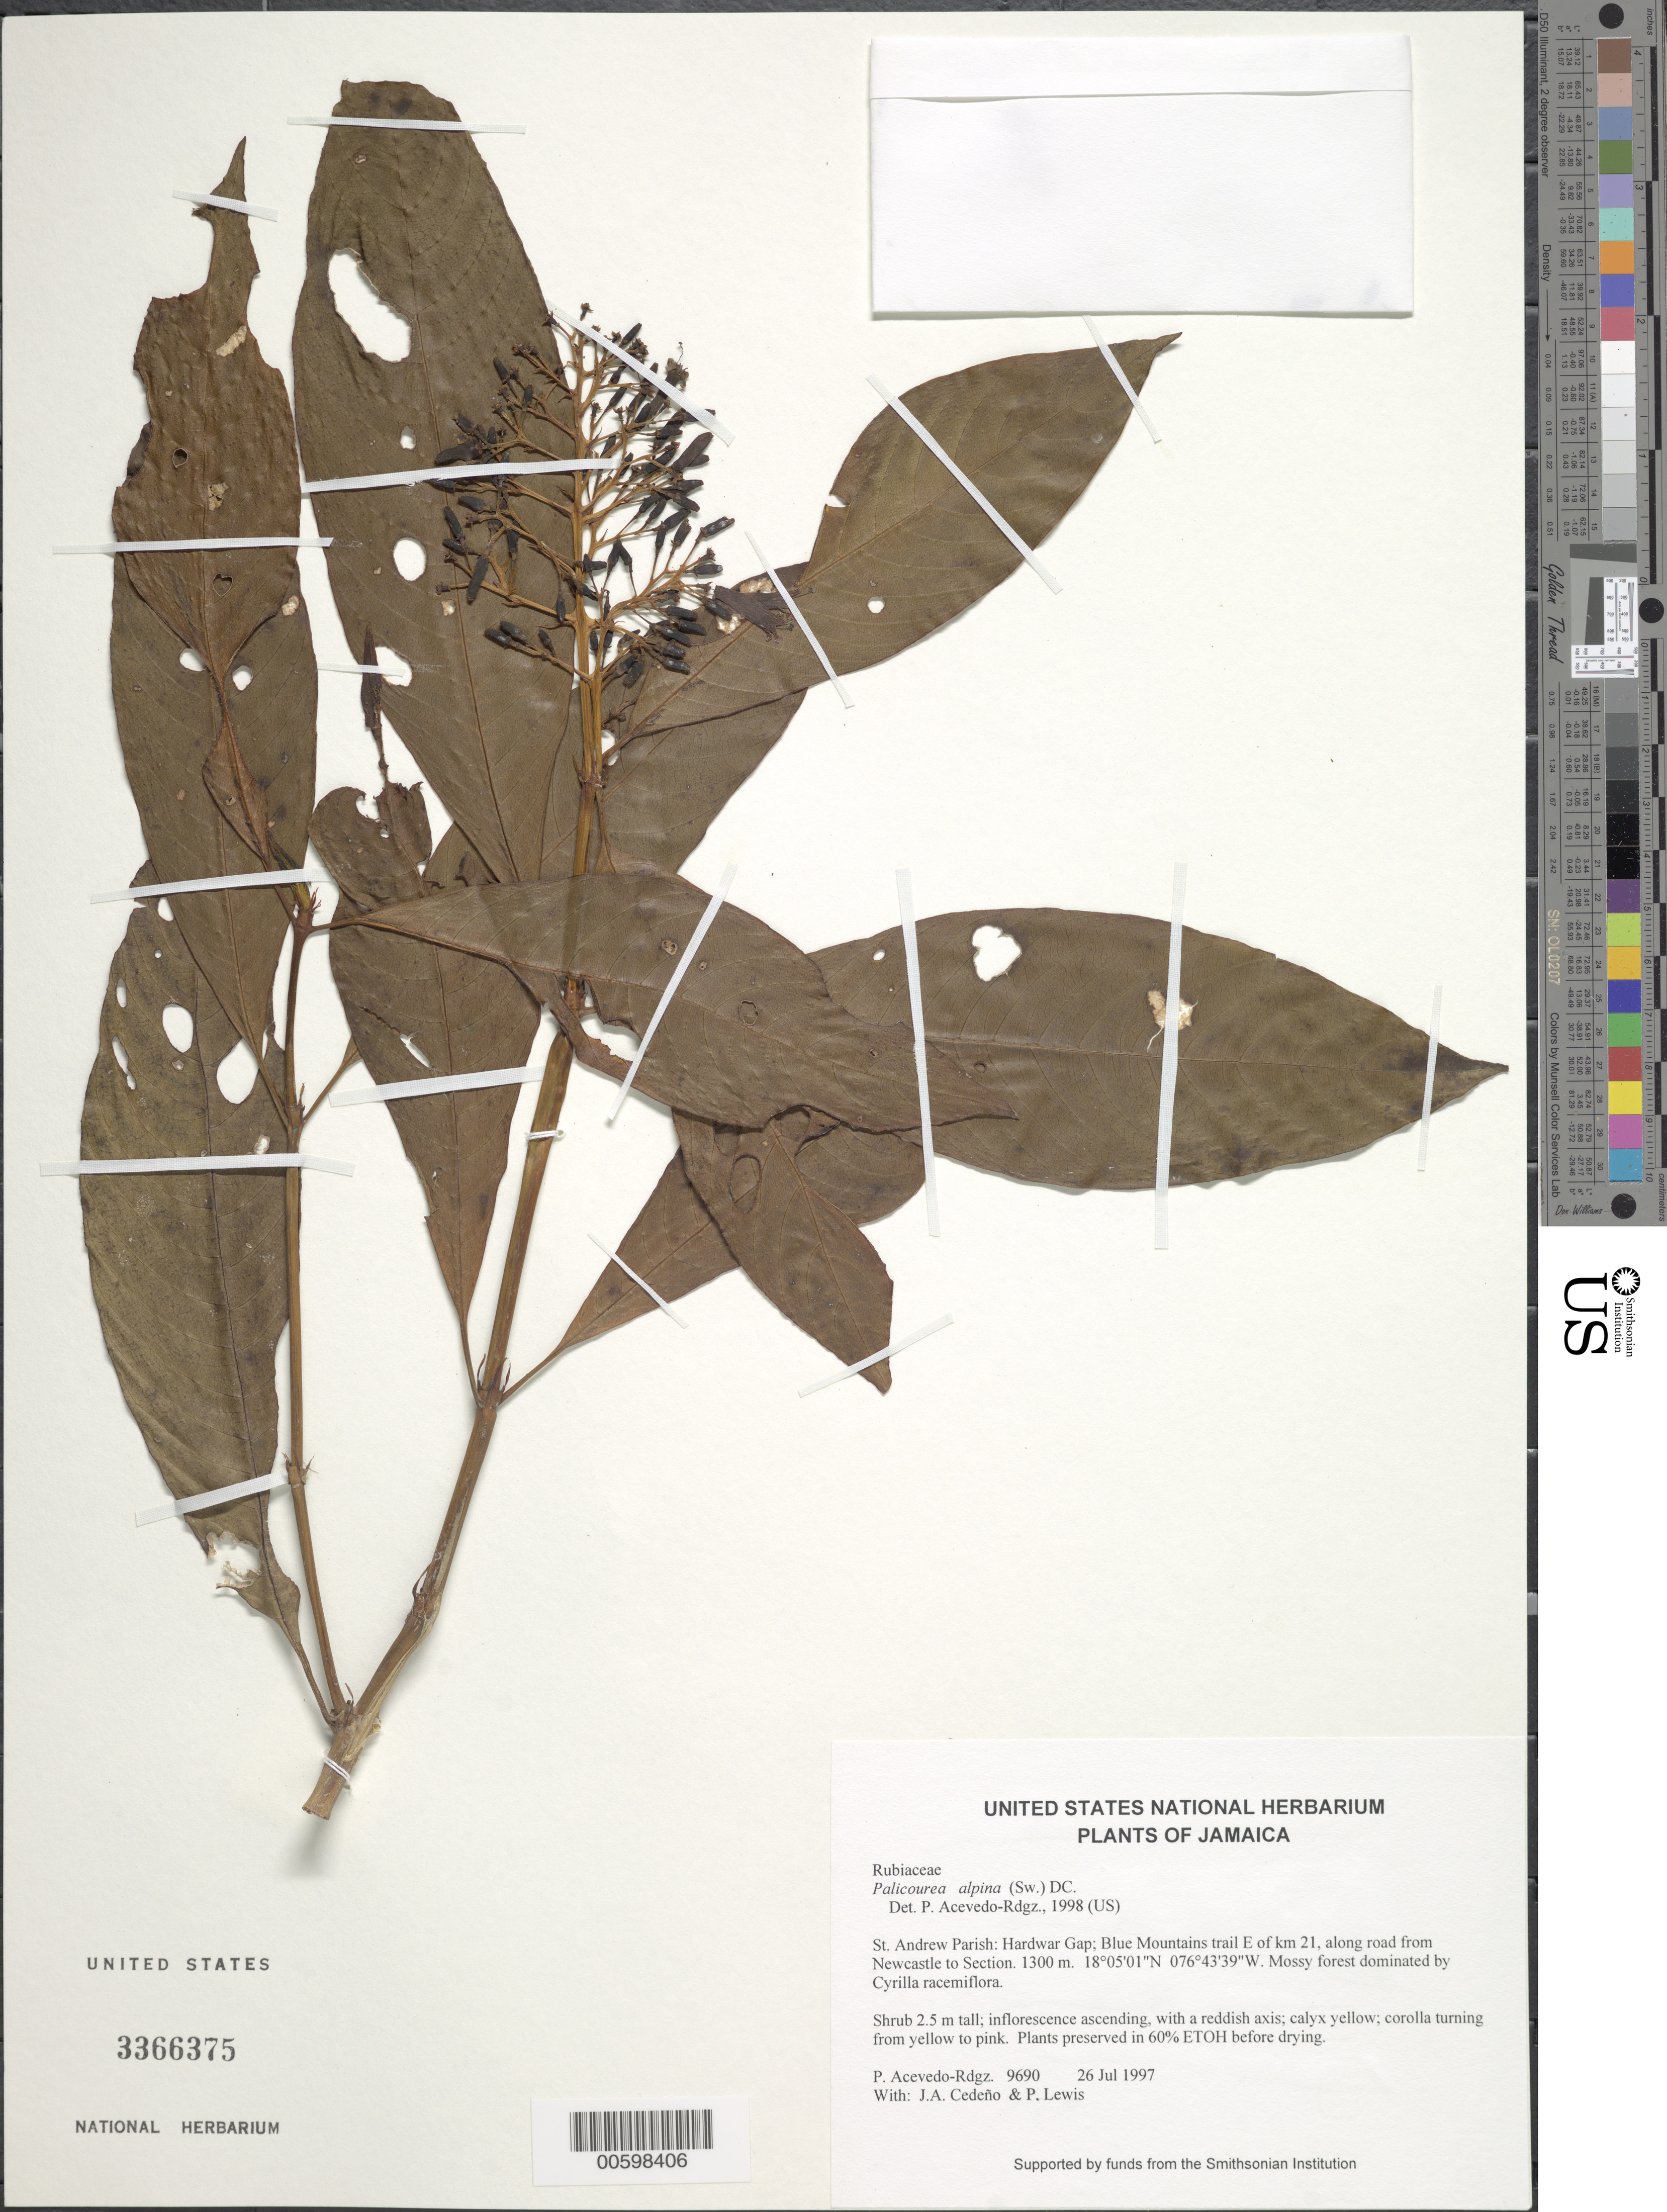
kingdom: Plantae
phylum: Tracheophyta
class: Magnoliopsida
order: Gentianales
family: Rubiaceae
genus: Palicourea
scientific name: Palicourea alpina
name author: (Sw.) DC.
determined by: Acevedo-Rodríguez, P., (BOT), Smithsonian Institution - National Museum of Natural History (UNITED STATES)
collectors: P. Acevedo-Rodr., J. A. Cedeño M. & P. Lewis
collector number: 9690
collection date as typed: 26 Jul 1997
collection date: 1997-07-26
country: Jamaica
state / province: Saint Andrew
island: Jamaica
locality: St. Andrew Parish: Hardwar Gap; Blue Mountains trail E of km 21, along road from Newcastle to Section.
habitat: Mossy forest dominated by Cyrilla racemiflora.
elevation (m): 1300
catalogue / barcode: US 3366375